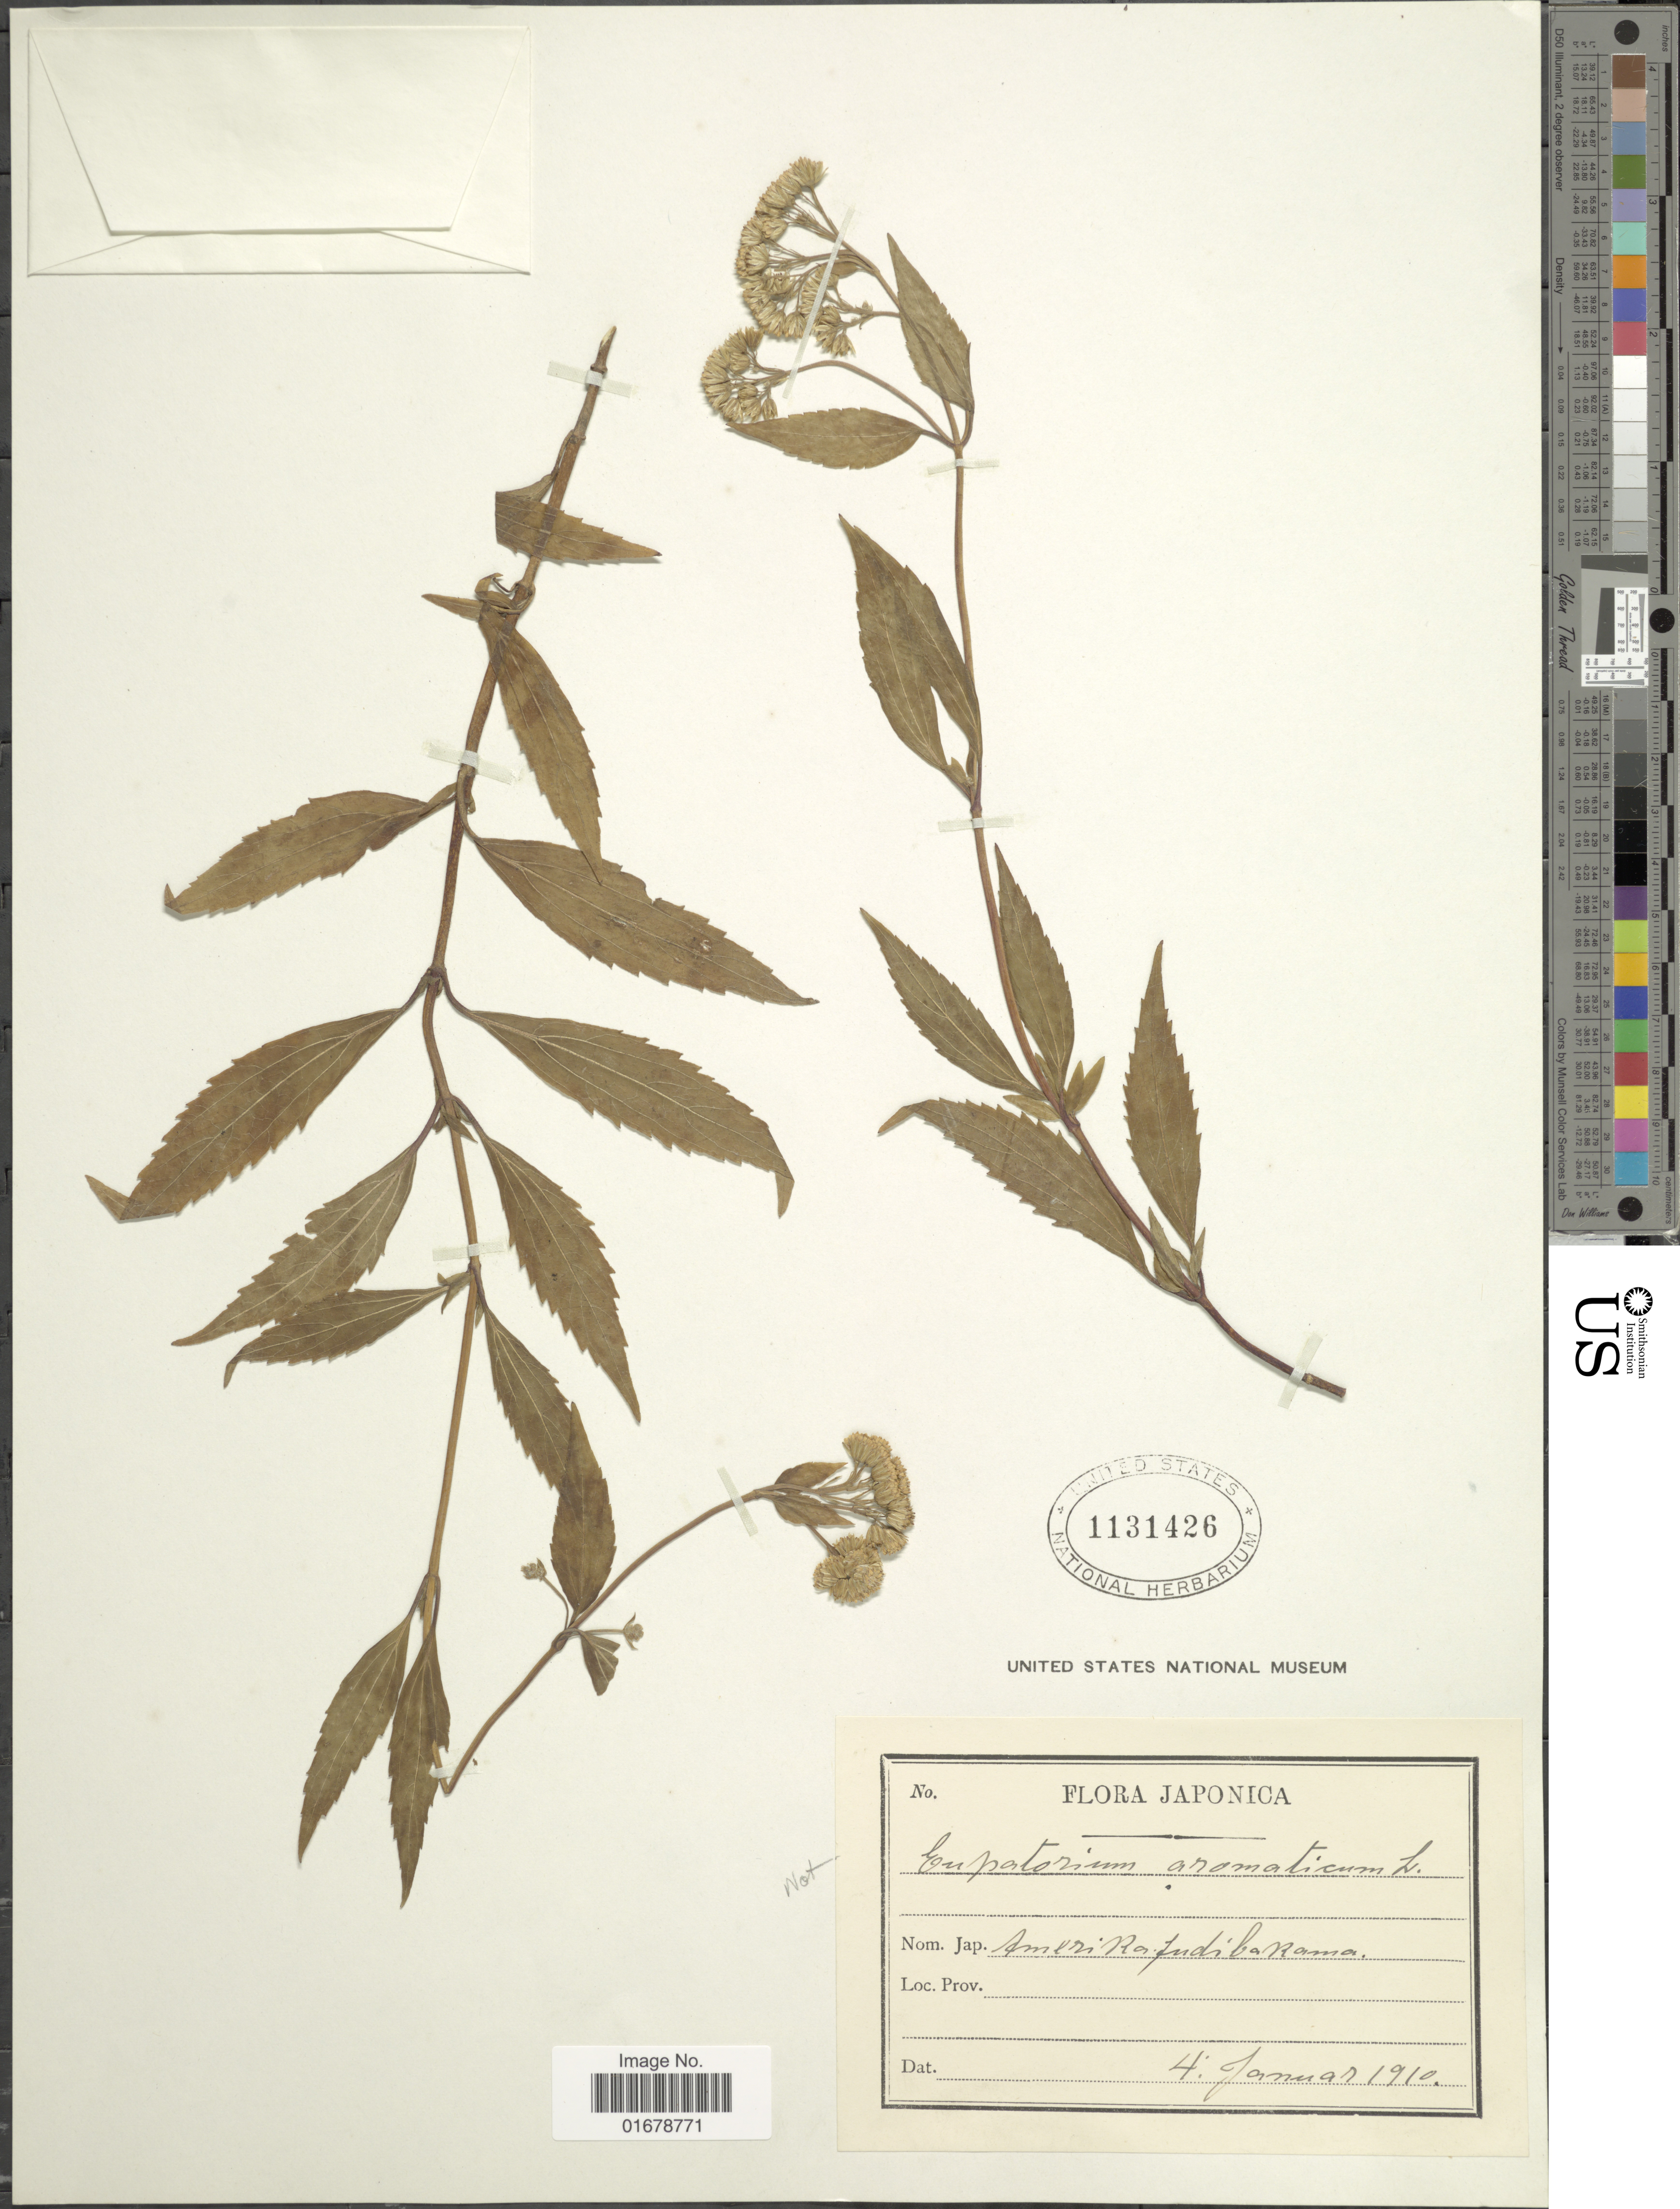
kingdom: Plantae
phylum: Tracheophyta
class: Magnoliopsida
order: Asterales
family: Asteraceae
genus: Ageratina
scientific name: Ageratina sp.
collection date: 1910-01-04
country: Japan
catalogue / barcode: US 1131426